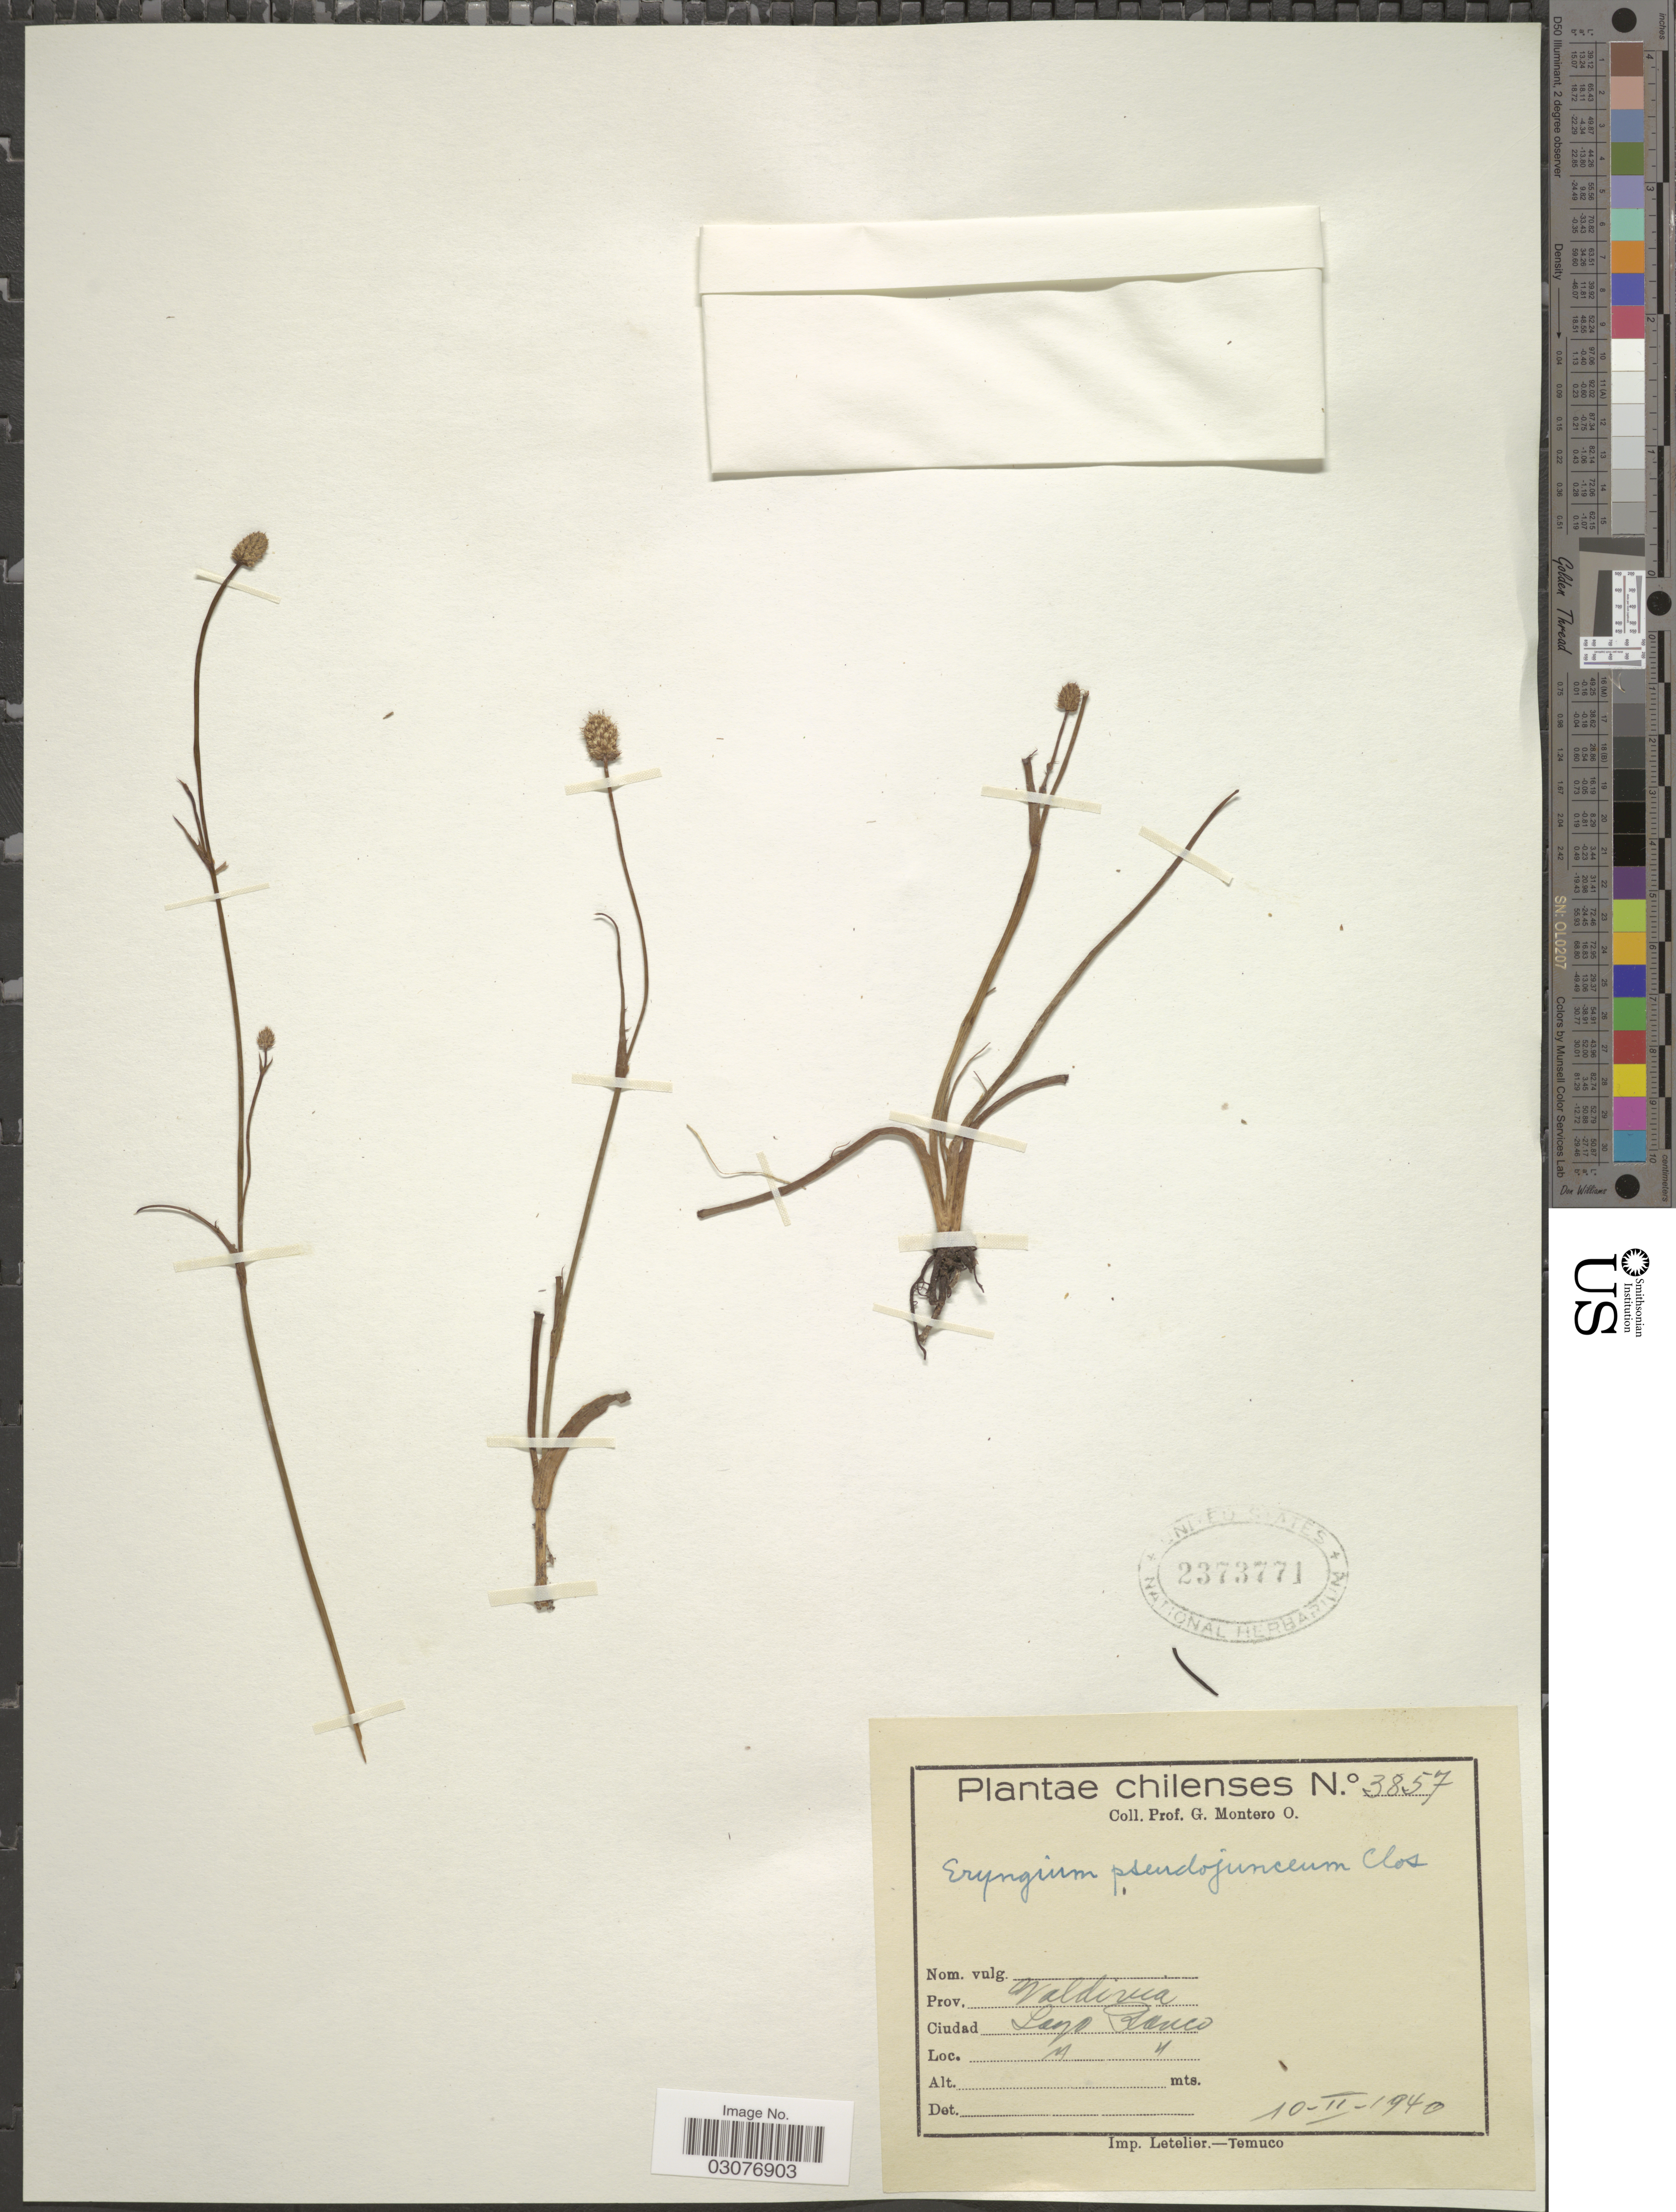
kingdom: Plantae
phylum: Tracheophyta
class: Magnoliopsida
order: Apiales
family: Apiaceae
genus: Eryngium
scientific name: Eryngium pseudojunceum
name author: Clos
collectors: G. Montero O.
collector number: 3857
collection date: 1940-02-10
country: Chile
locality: Prov. Valdivia. Ciudad Lago Banco.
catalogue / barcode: US 2373771